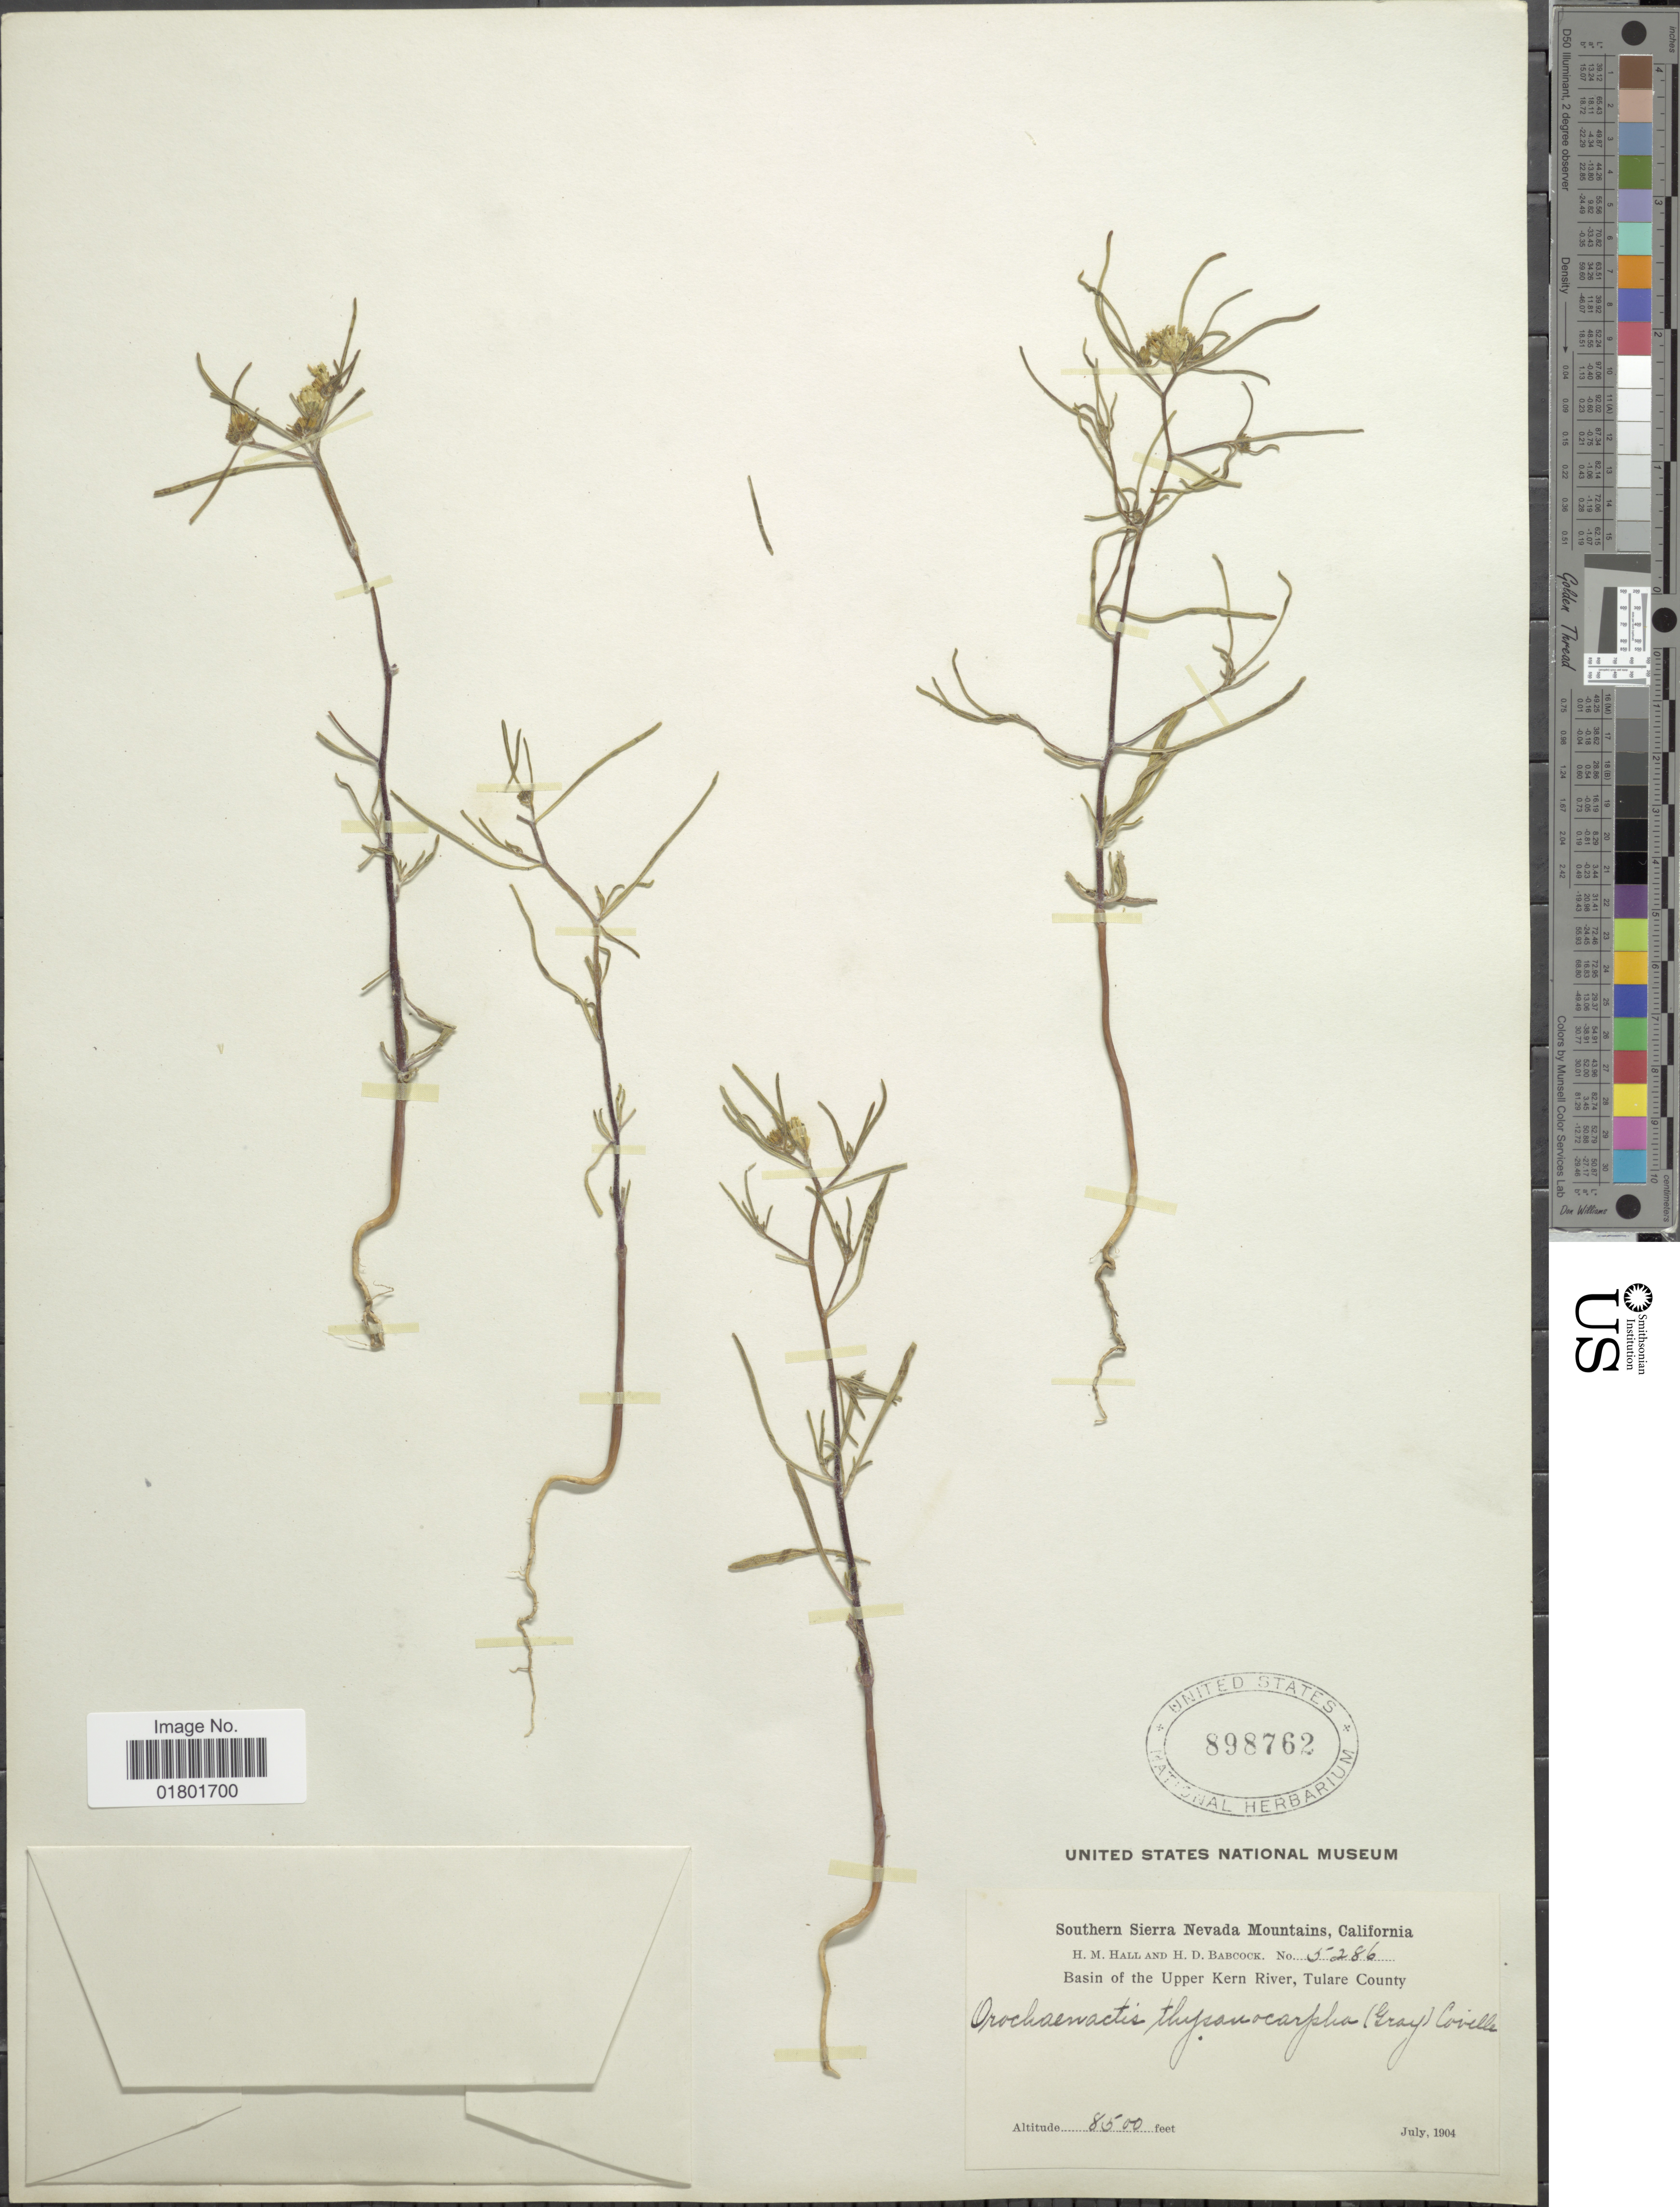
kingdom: Plantae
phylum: Tracheophyta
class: Magnoliopsida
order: Asterales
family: Asteraceae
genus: Orochaenactis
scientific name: Orochaenactis thysanocarpha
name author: (A. Gray) Coville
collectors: H. M. Hall & H. Babcock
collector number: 5286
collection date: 1904-07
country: United States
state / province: California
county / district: Tulare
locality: Southern Sierra Nevada Mountains, basin of the Upper Kern River, Tulare County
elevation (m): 2591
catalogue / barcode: US 898762